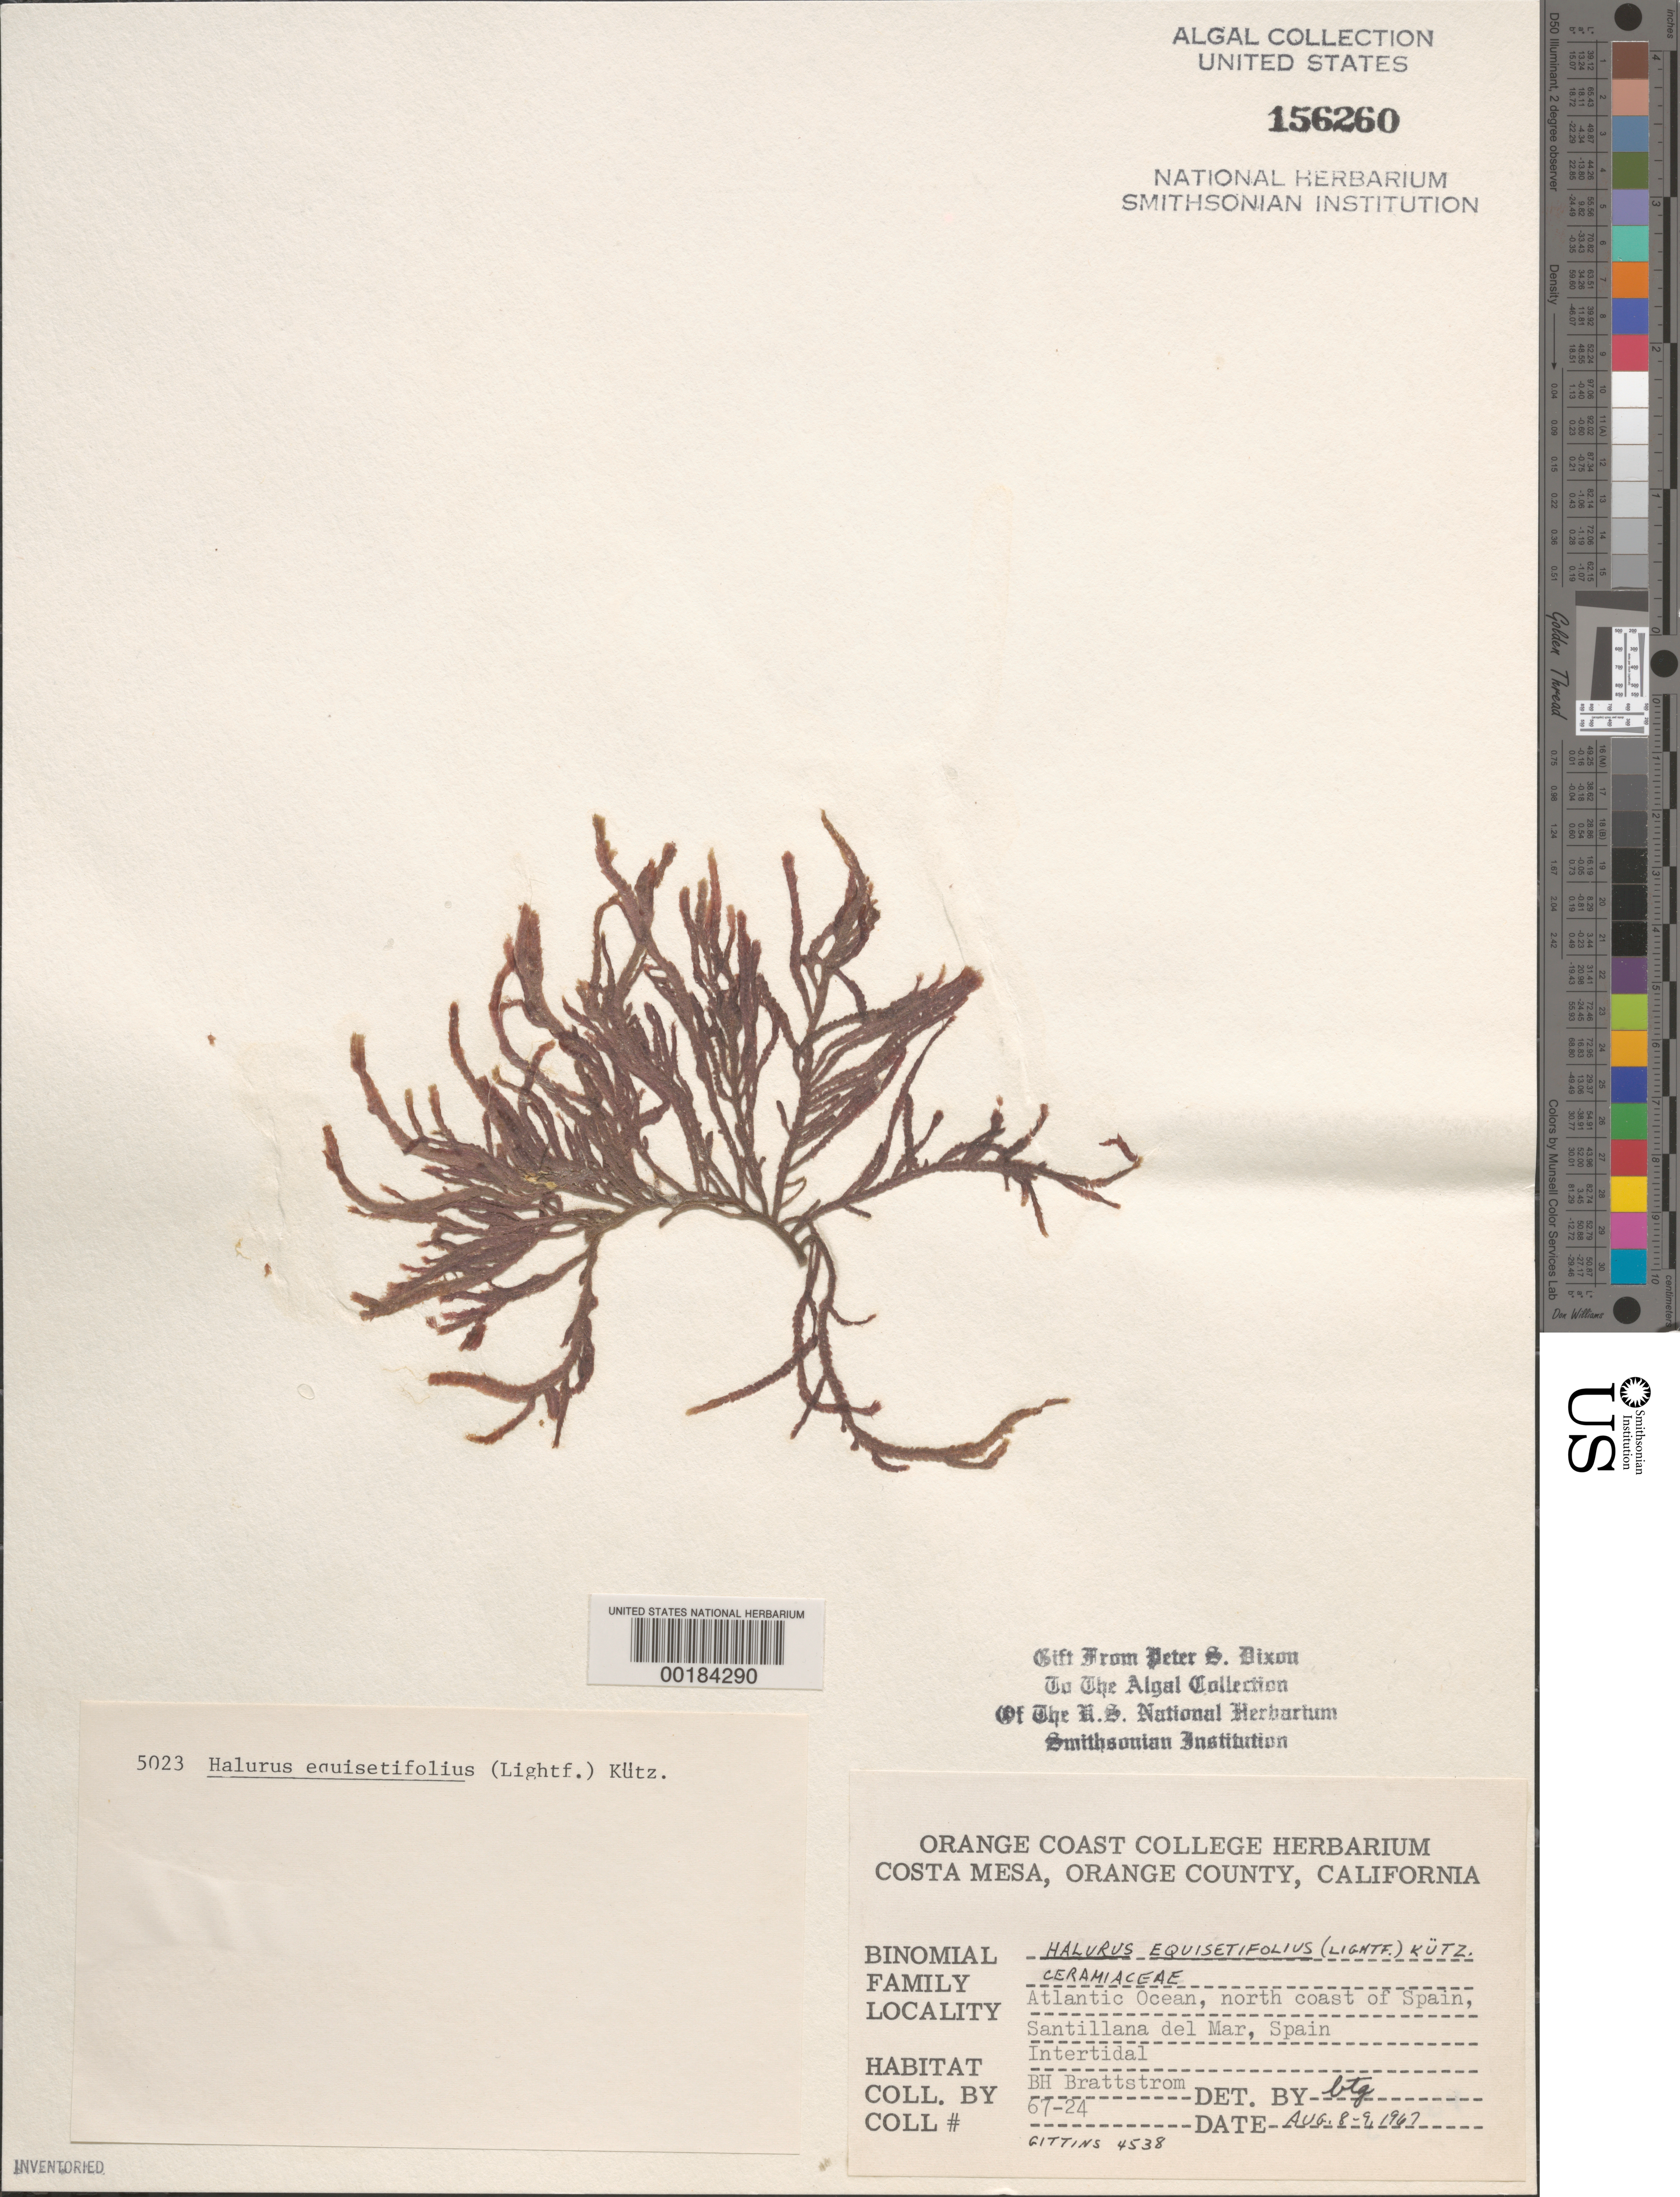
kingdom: Plantae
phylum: Rhodophyta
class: Florideophyceae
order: Ceramiales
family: Wrangeliaceae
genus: Halurus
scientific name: Halurus equisetifolius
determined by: Gittins, B. T.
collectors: B. Brattstrom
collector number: BHB 67-24, BTG 4538, PSD 5023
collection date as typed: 08 Aug 1967 TO 09 Aug 1967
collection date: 1967-08-08/1967-08-09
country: Spain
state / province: Cantabria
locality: Atlantic ocean, santillana del mar. Santander.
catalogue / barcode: US 156260